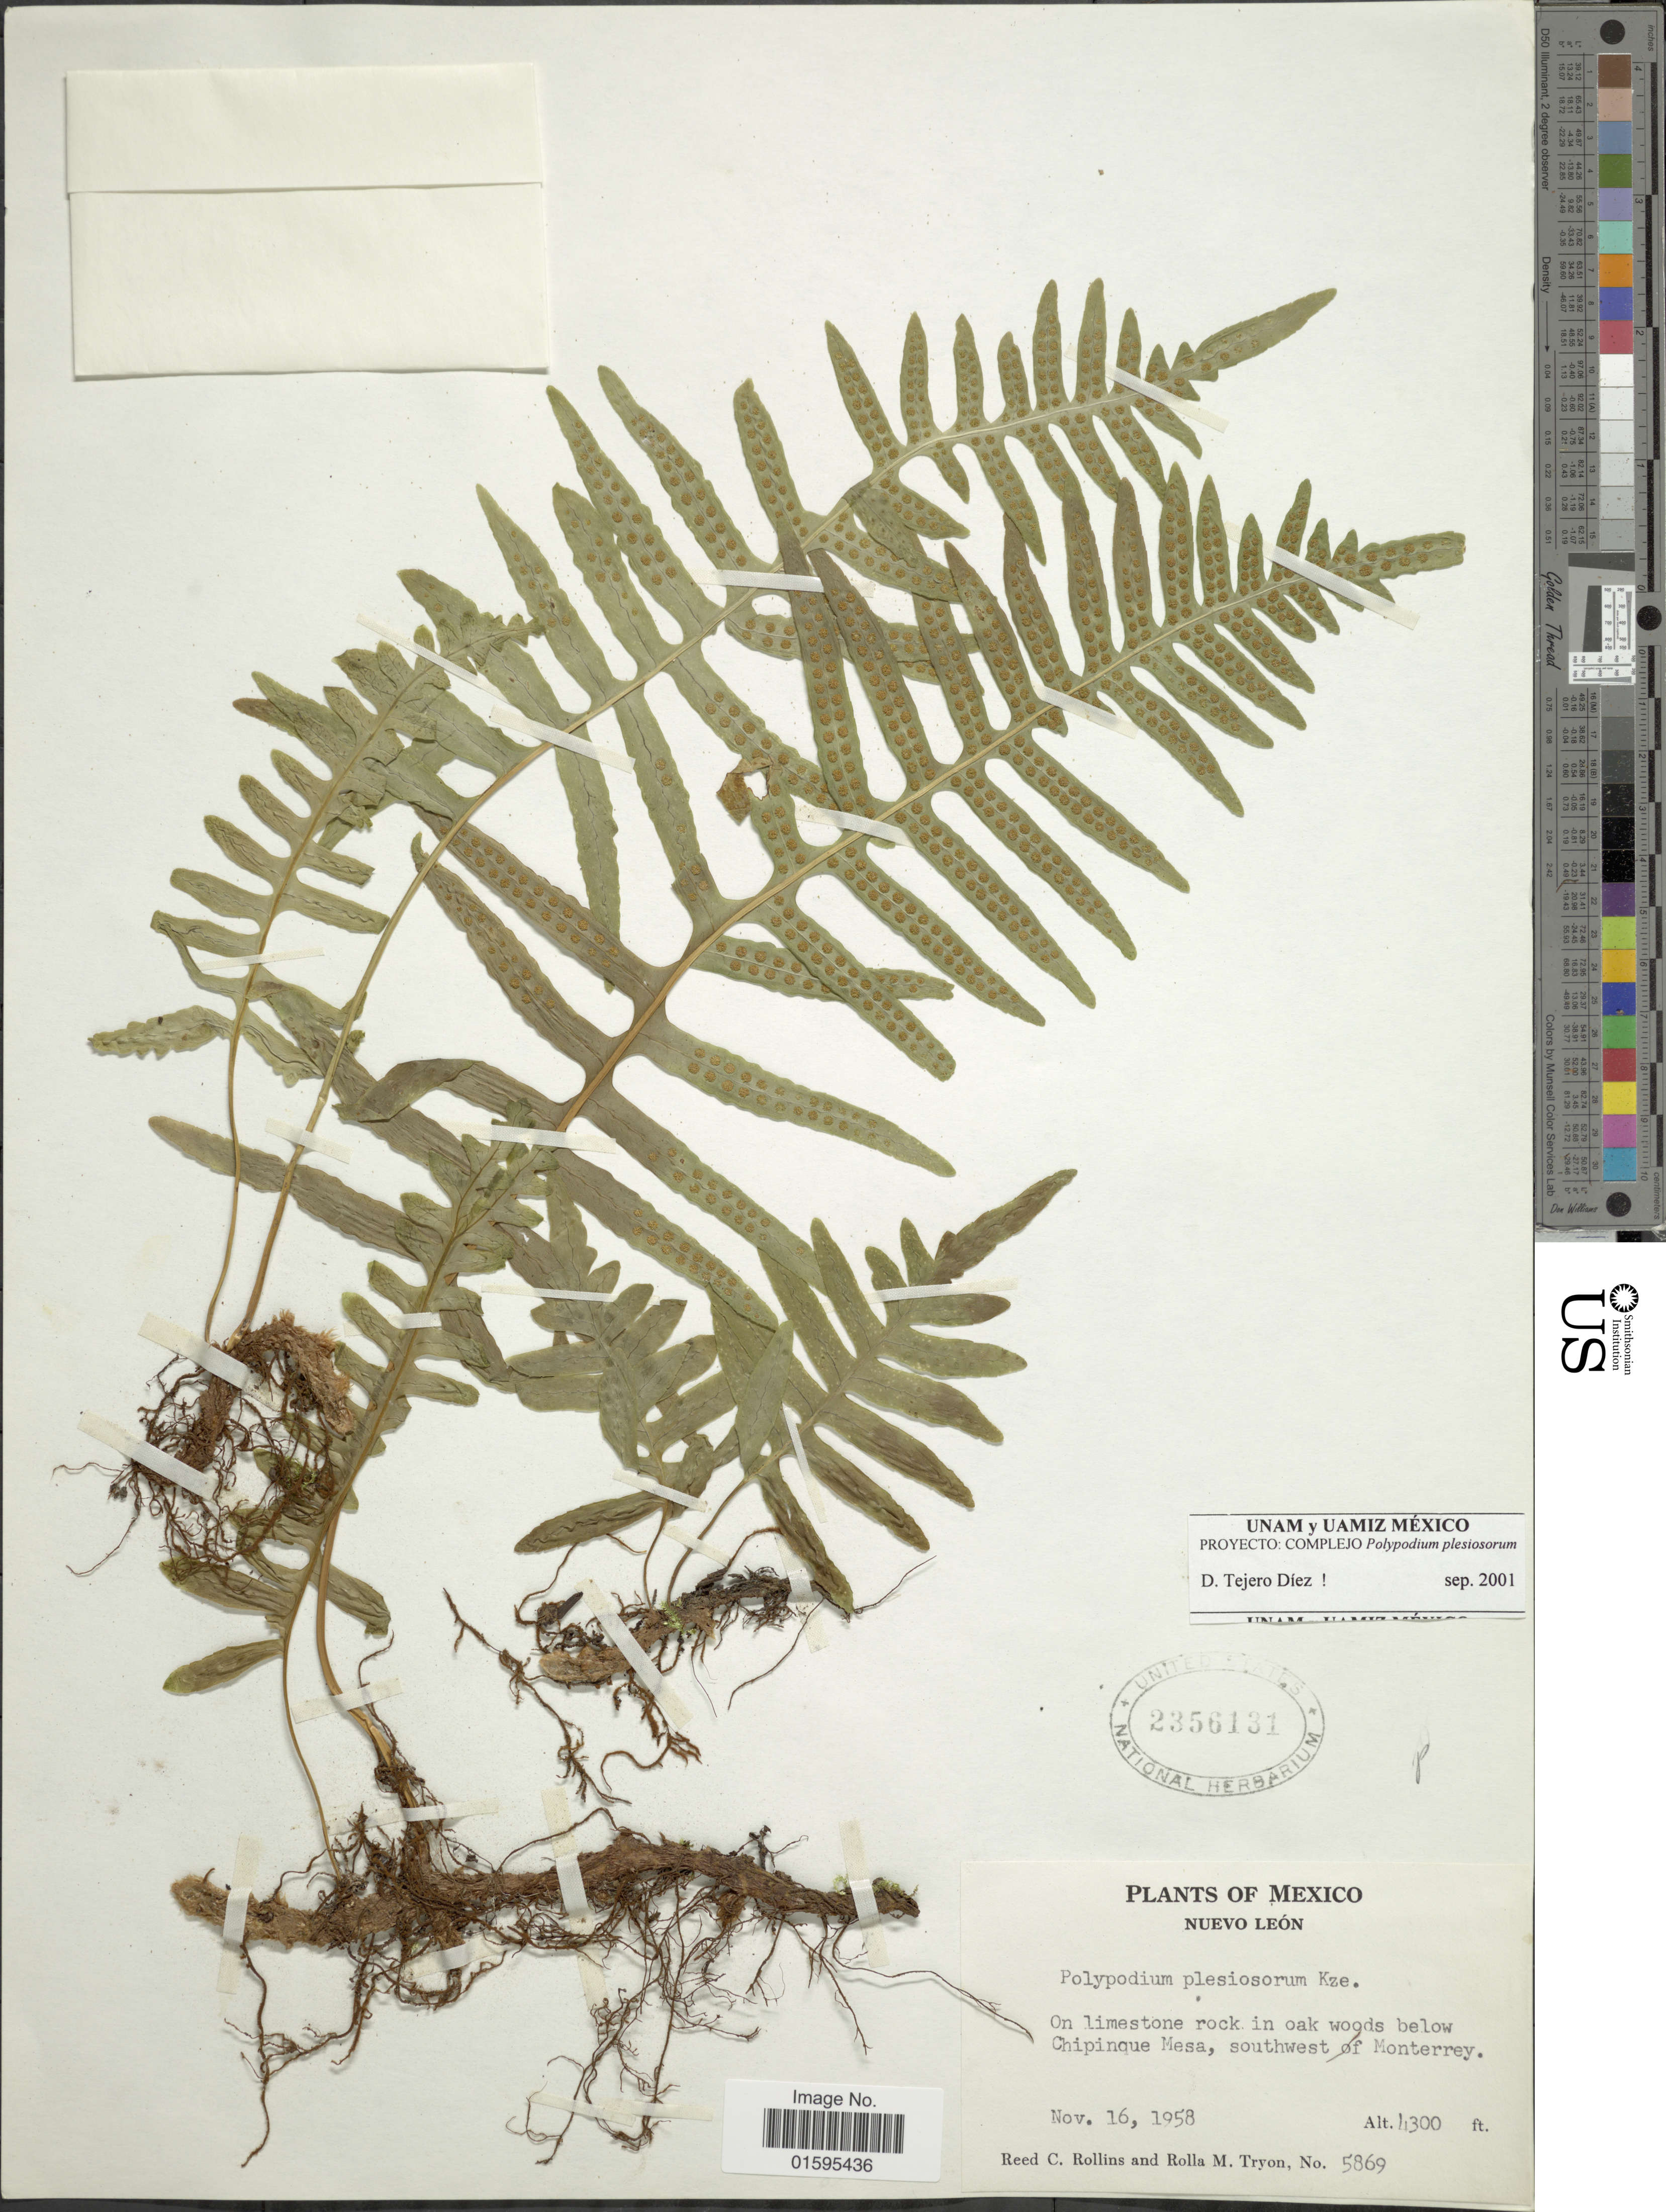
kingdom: Plantae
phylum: Tracheophyta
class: Polypodiopsida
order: Polypodiales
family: Polypodiaceae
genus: Polypodium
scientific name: Polypodium plesiosorum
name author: Kunze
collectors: R. C. Rollins & R. M. Tryon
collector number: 5869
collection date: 1958-11-16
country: Mexico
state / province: Nuevo León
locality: On limestone rock in oak woods below Chipinque Mesa, southwest of Monterrey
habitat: on limestone rocks in oak woods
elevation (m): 1311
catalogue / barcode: US 2356131